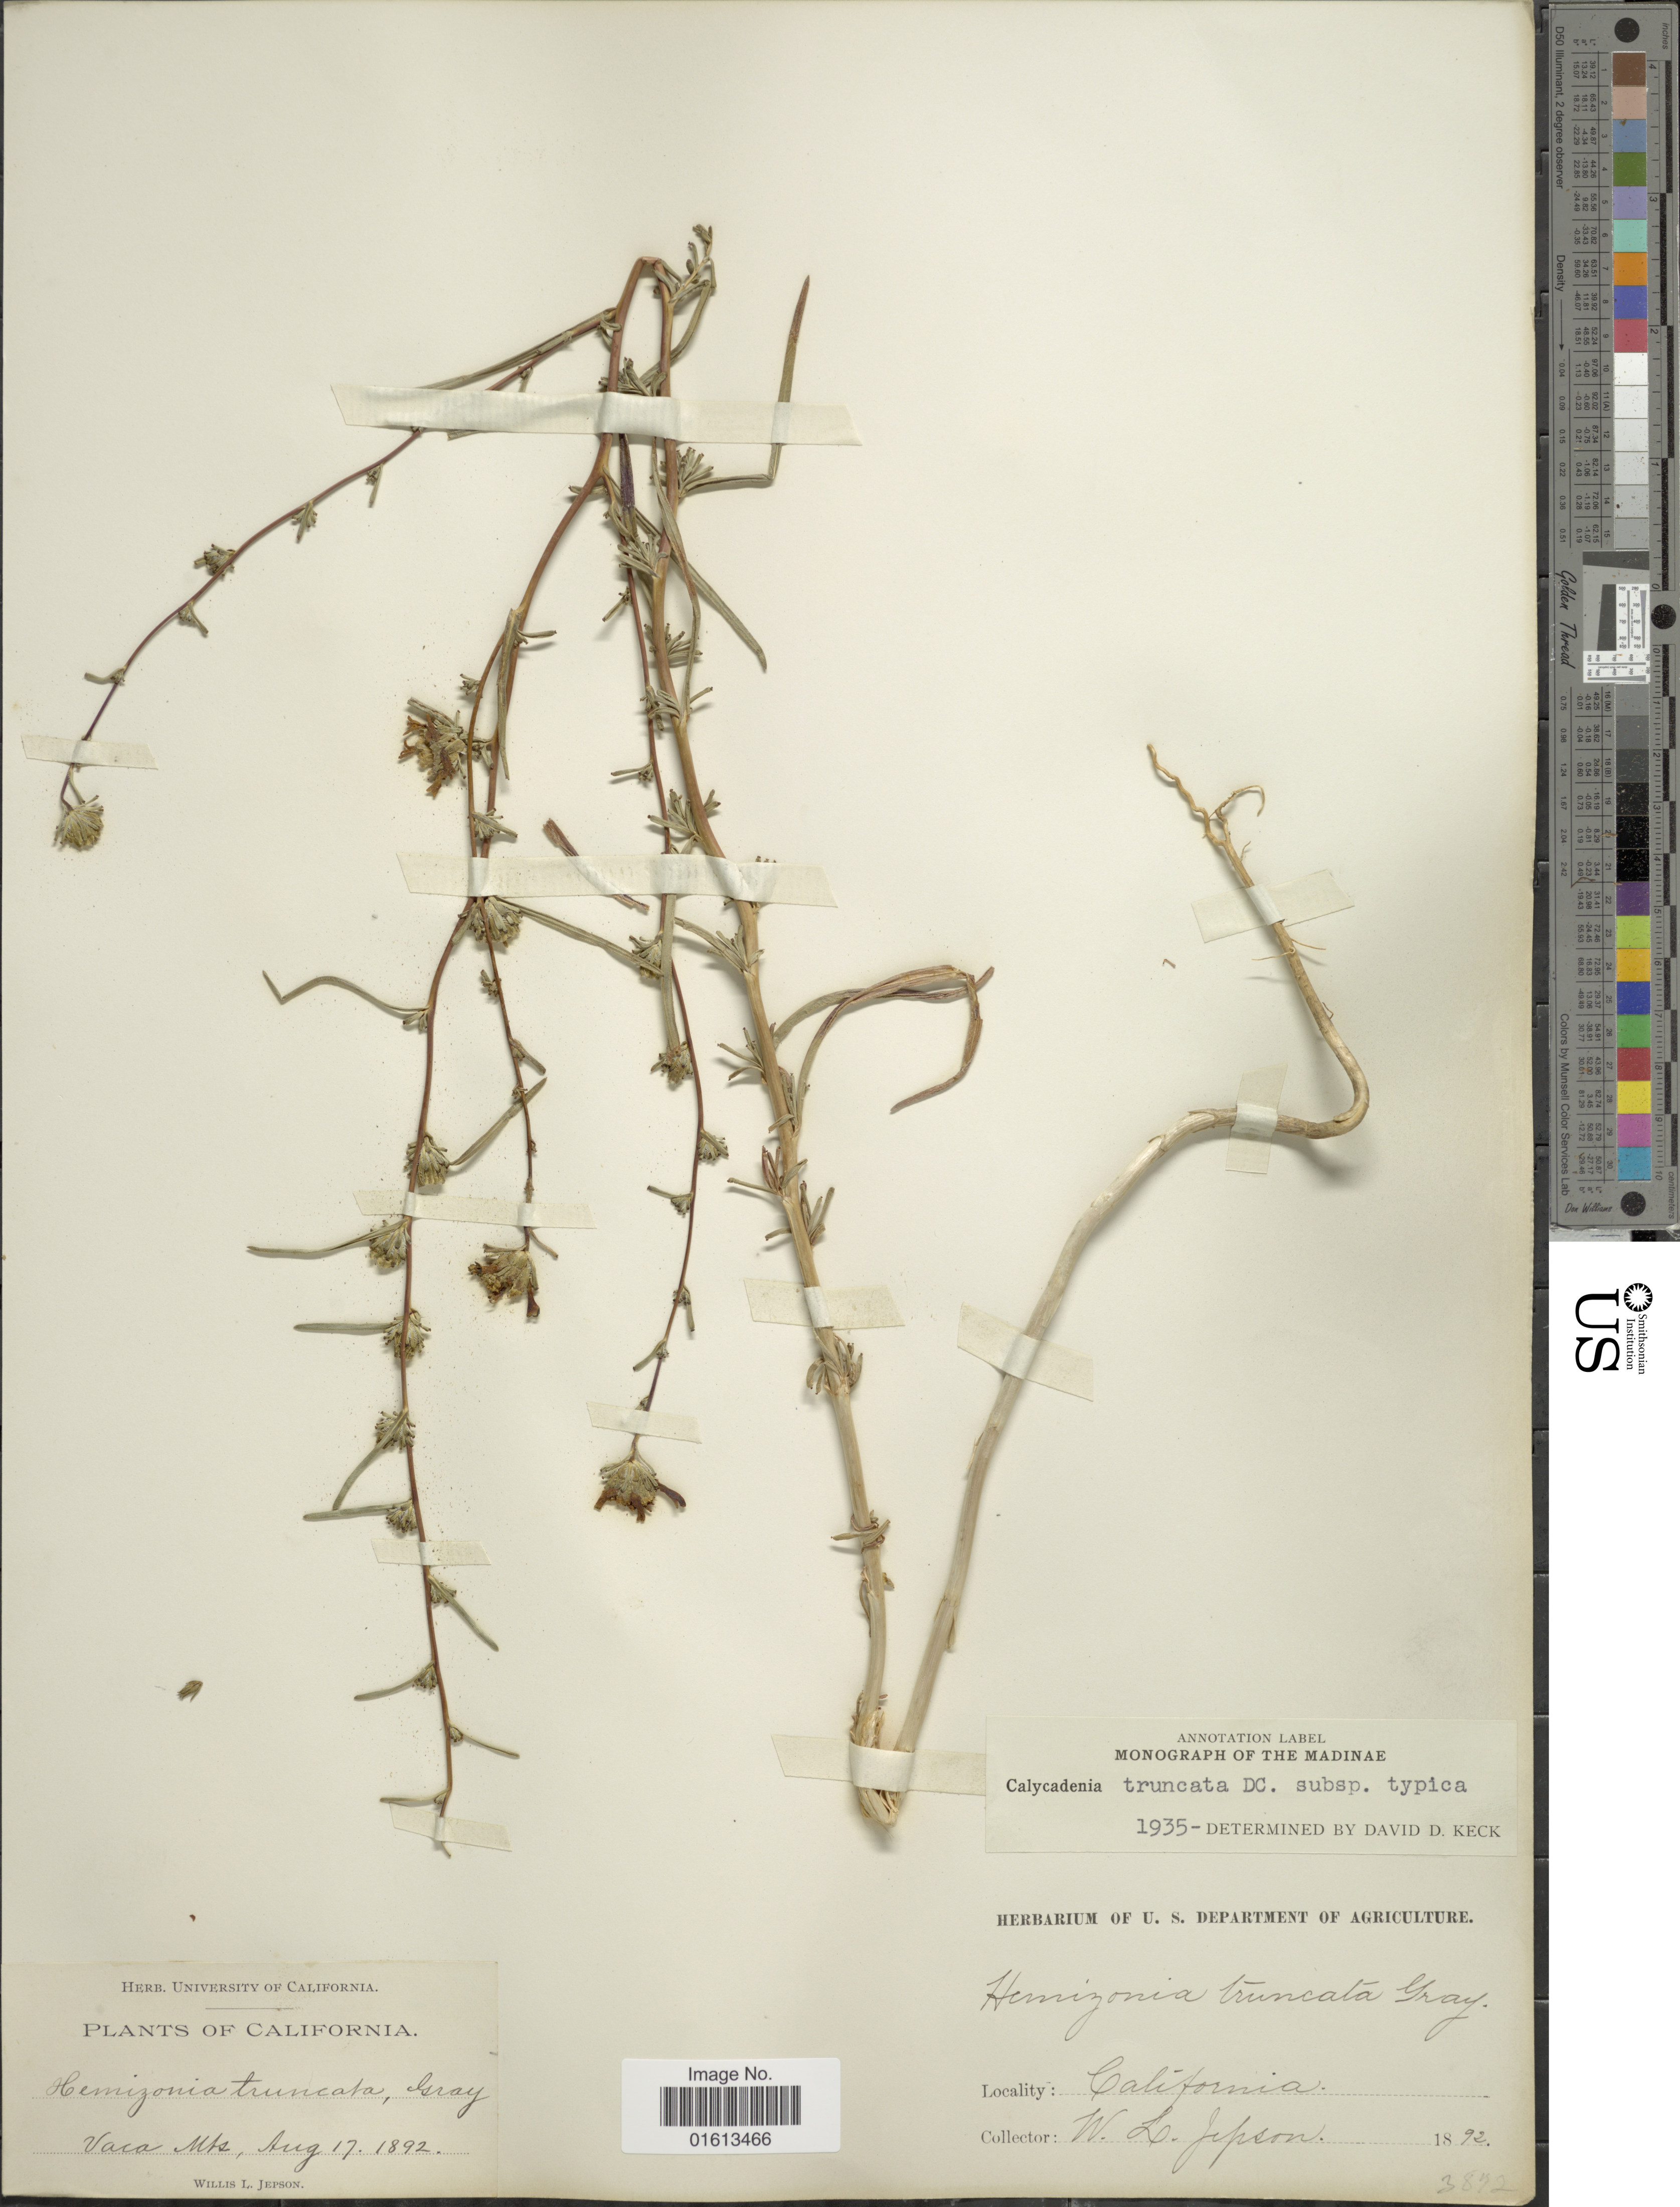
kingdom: Plantae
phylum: Tracheophyta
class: Magnoliopsida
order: Asterales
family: Asteraceae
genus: Calycadenia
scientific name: Calycadenia truncata subsp. truncata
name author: DC.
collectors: W. L. Jepson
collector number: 3872*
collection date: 1892-08-17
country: United States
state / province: California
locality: Vaca Mts., California